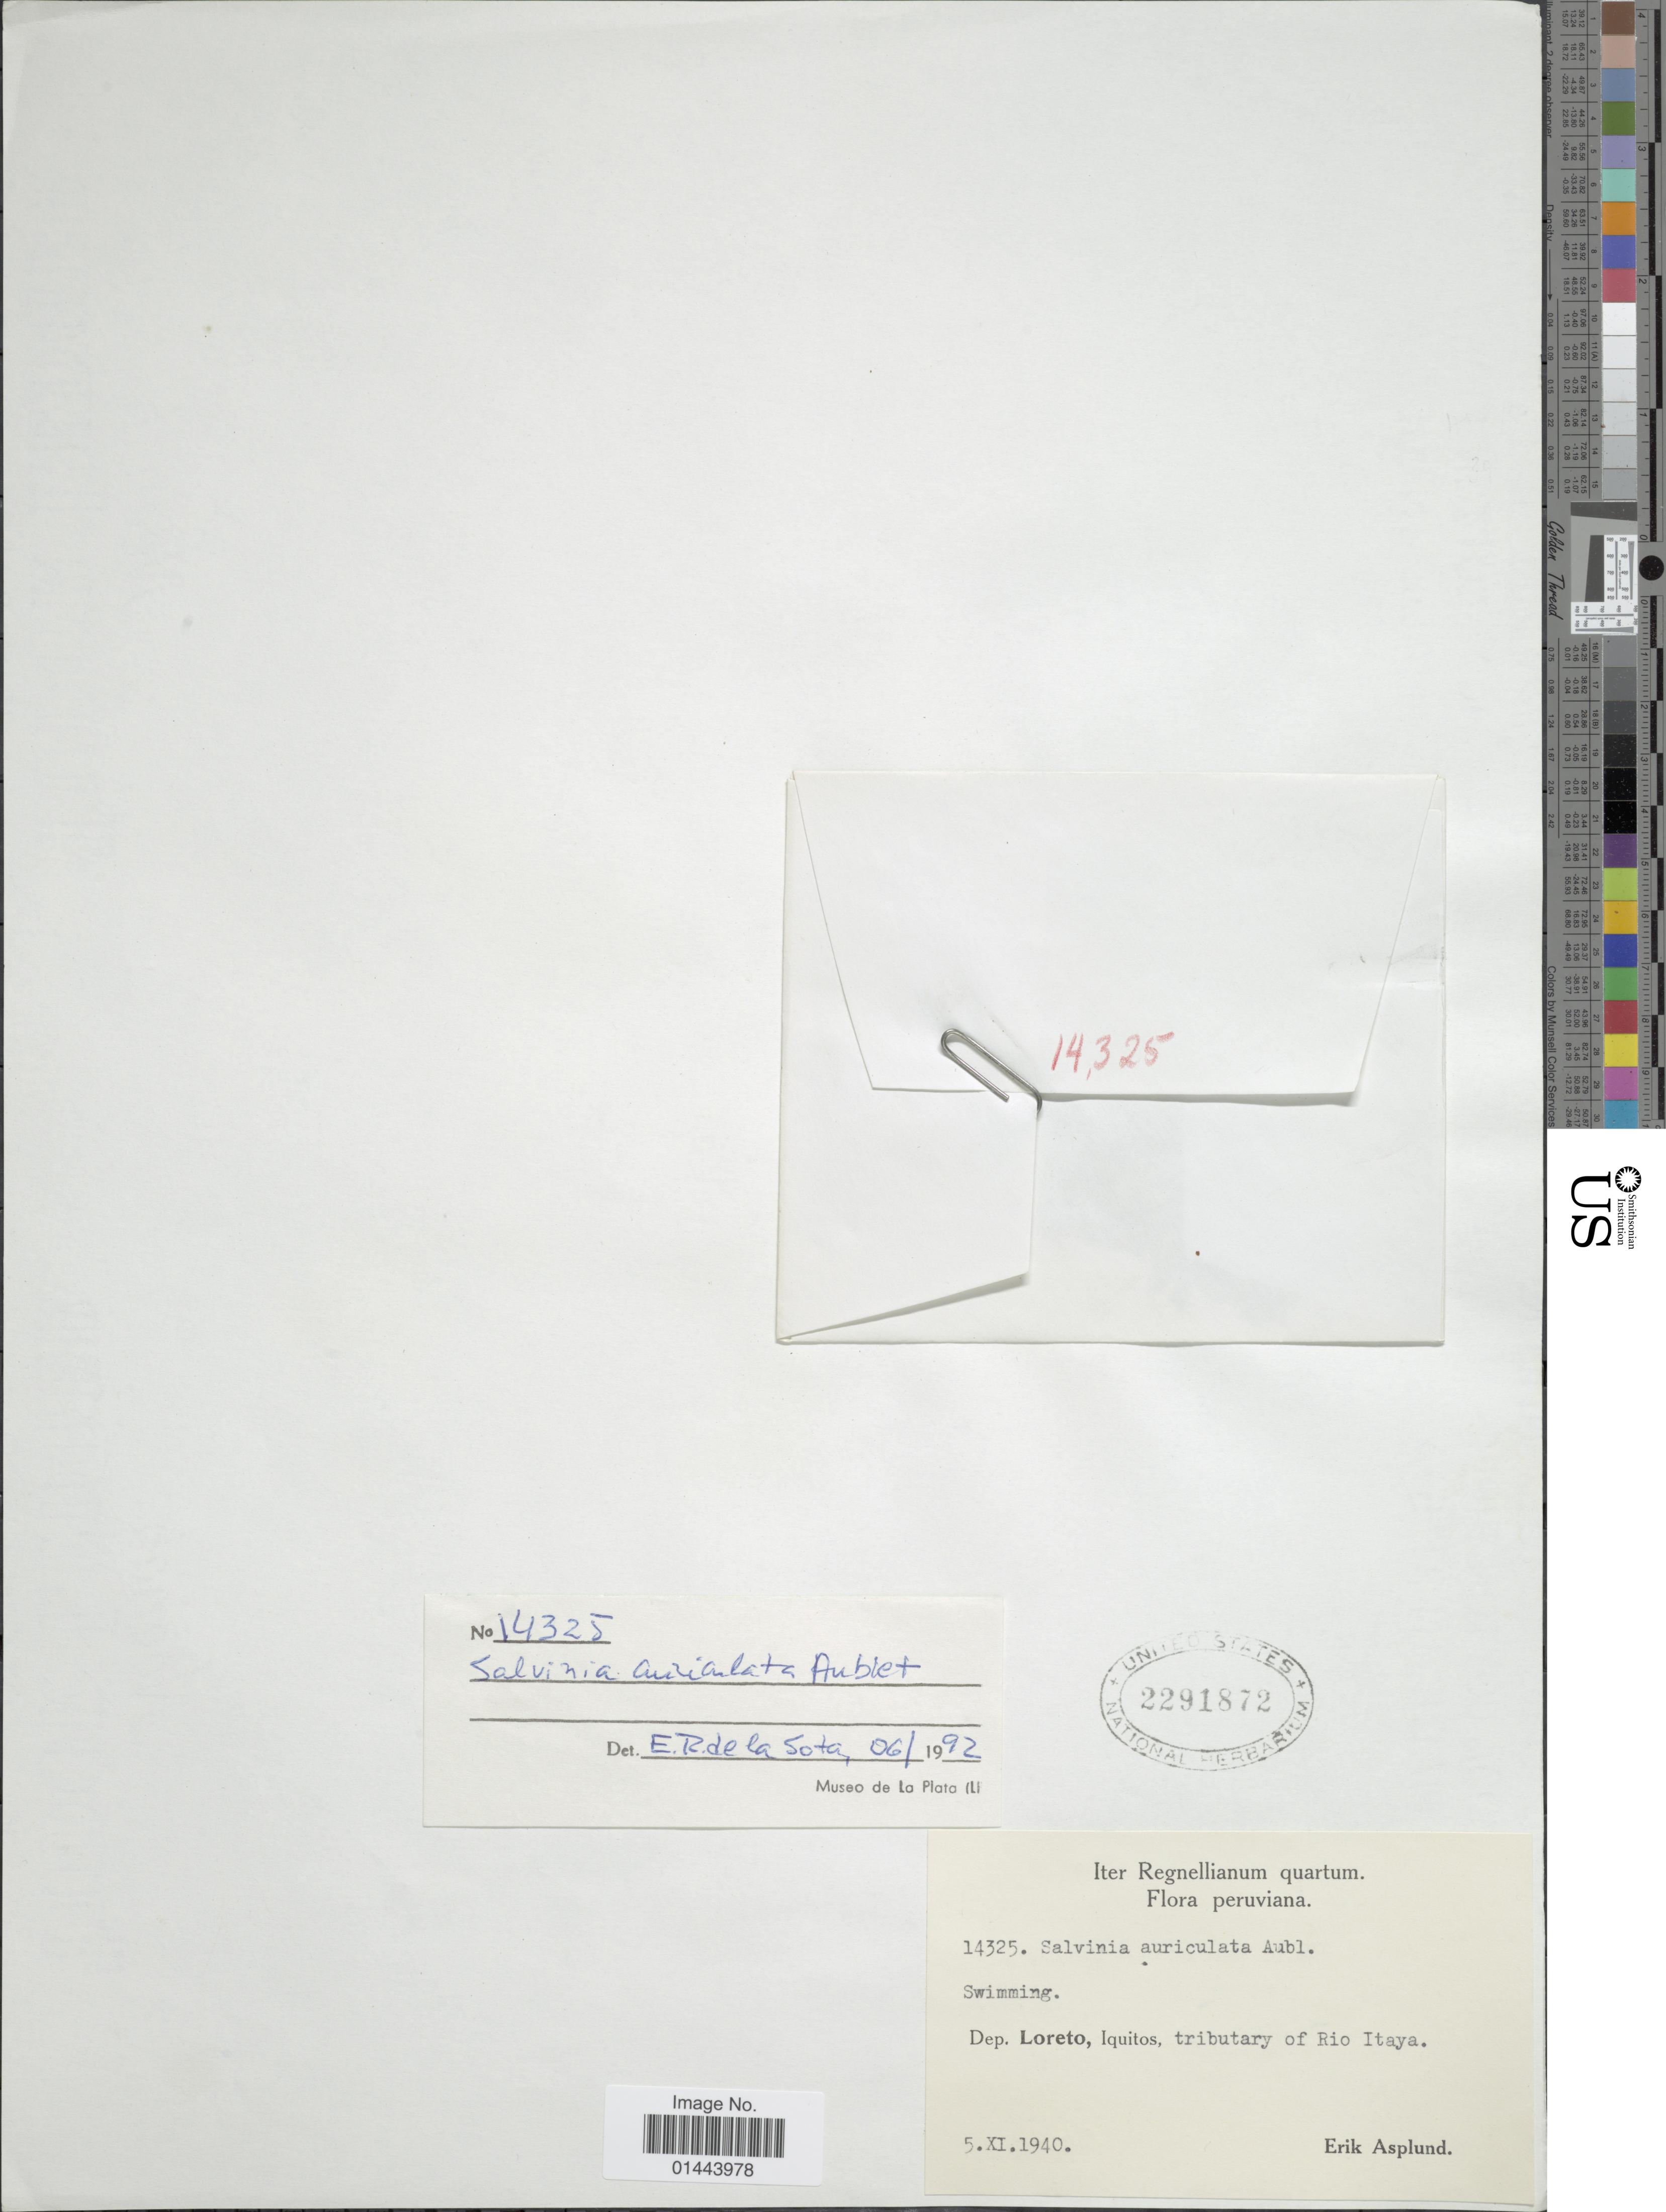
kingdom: Plantae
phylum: Tracheophyta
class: Polypodiopsida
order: Salviniales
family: Salviniaceae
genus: Salvinia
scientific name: Salvinia auriculata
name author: Aubl.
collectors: E. Asplund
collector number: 14325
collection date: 1940-11-05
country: Peru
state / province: Loreto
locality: Iquitos, tributary of Rio Itaya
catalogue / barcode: US 2291872